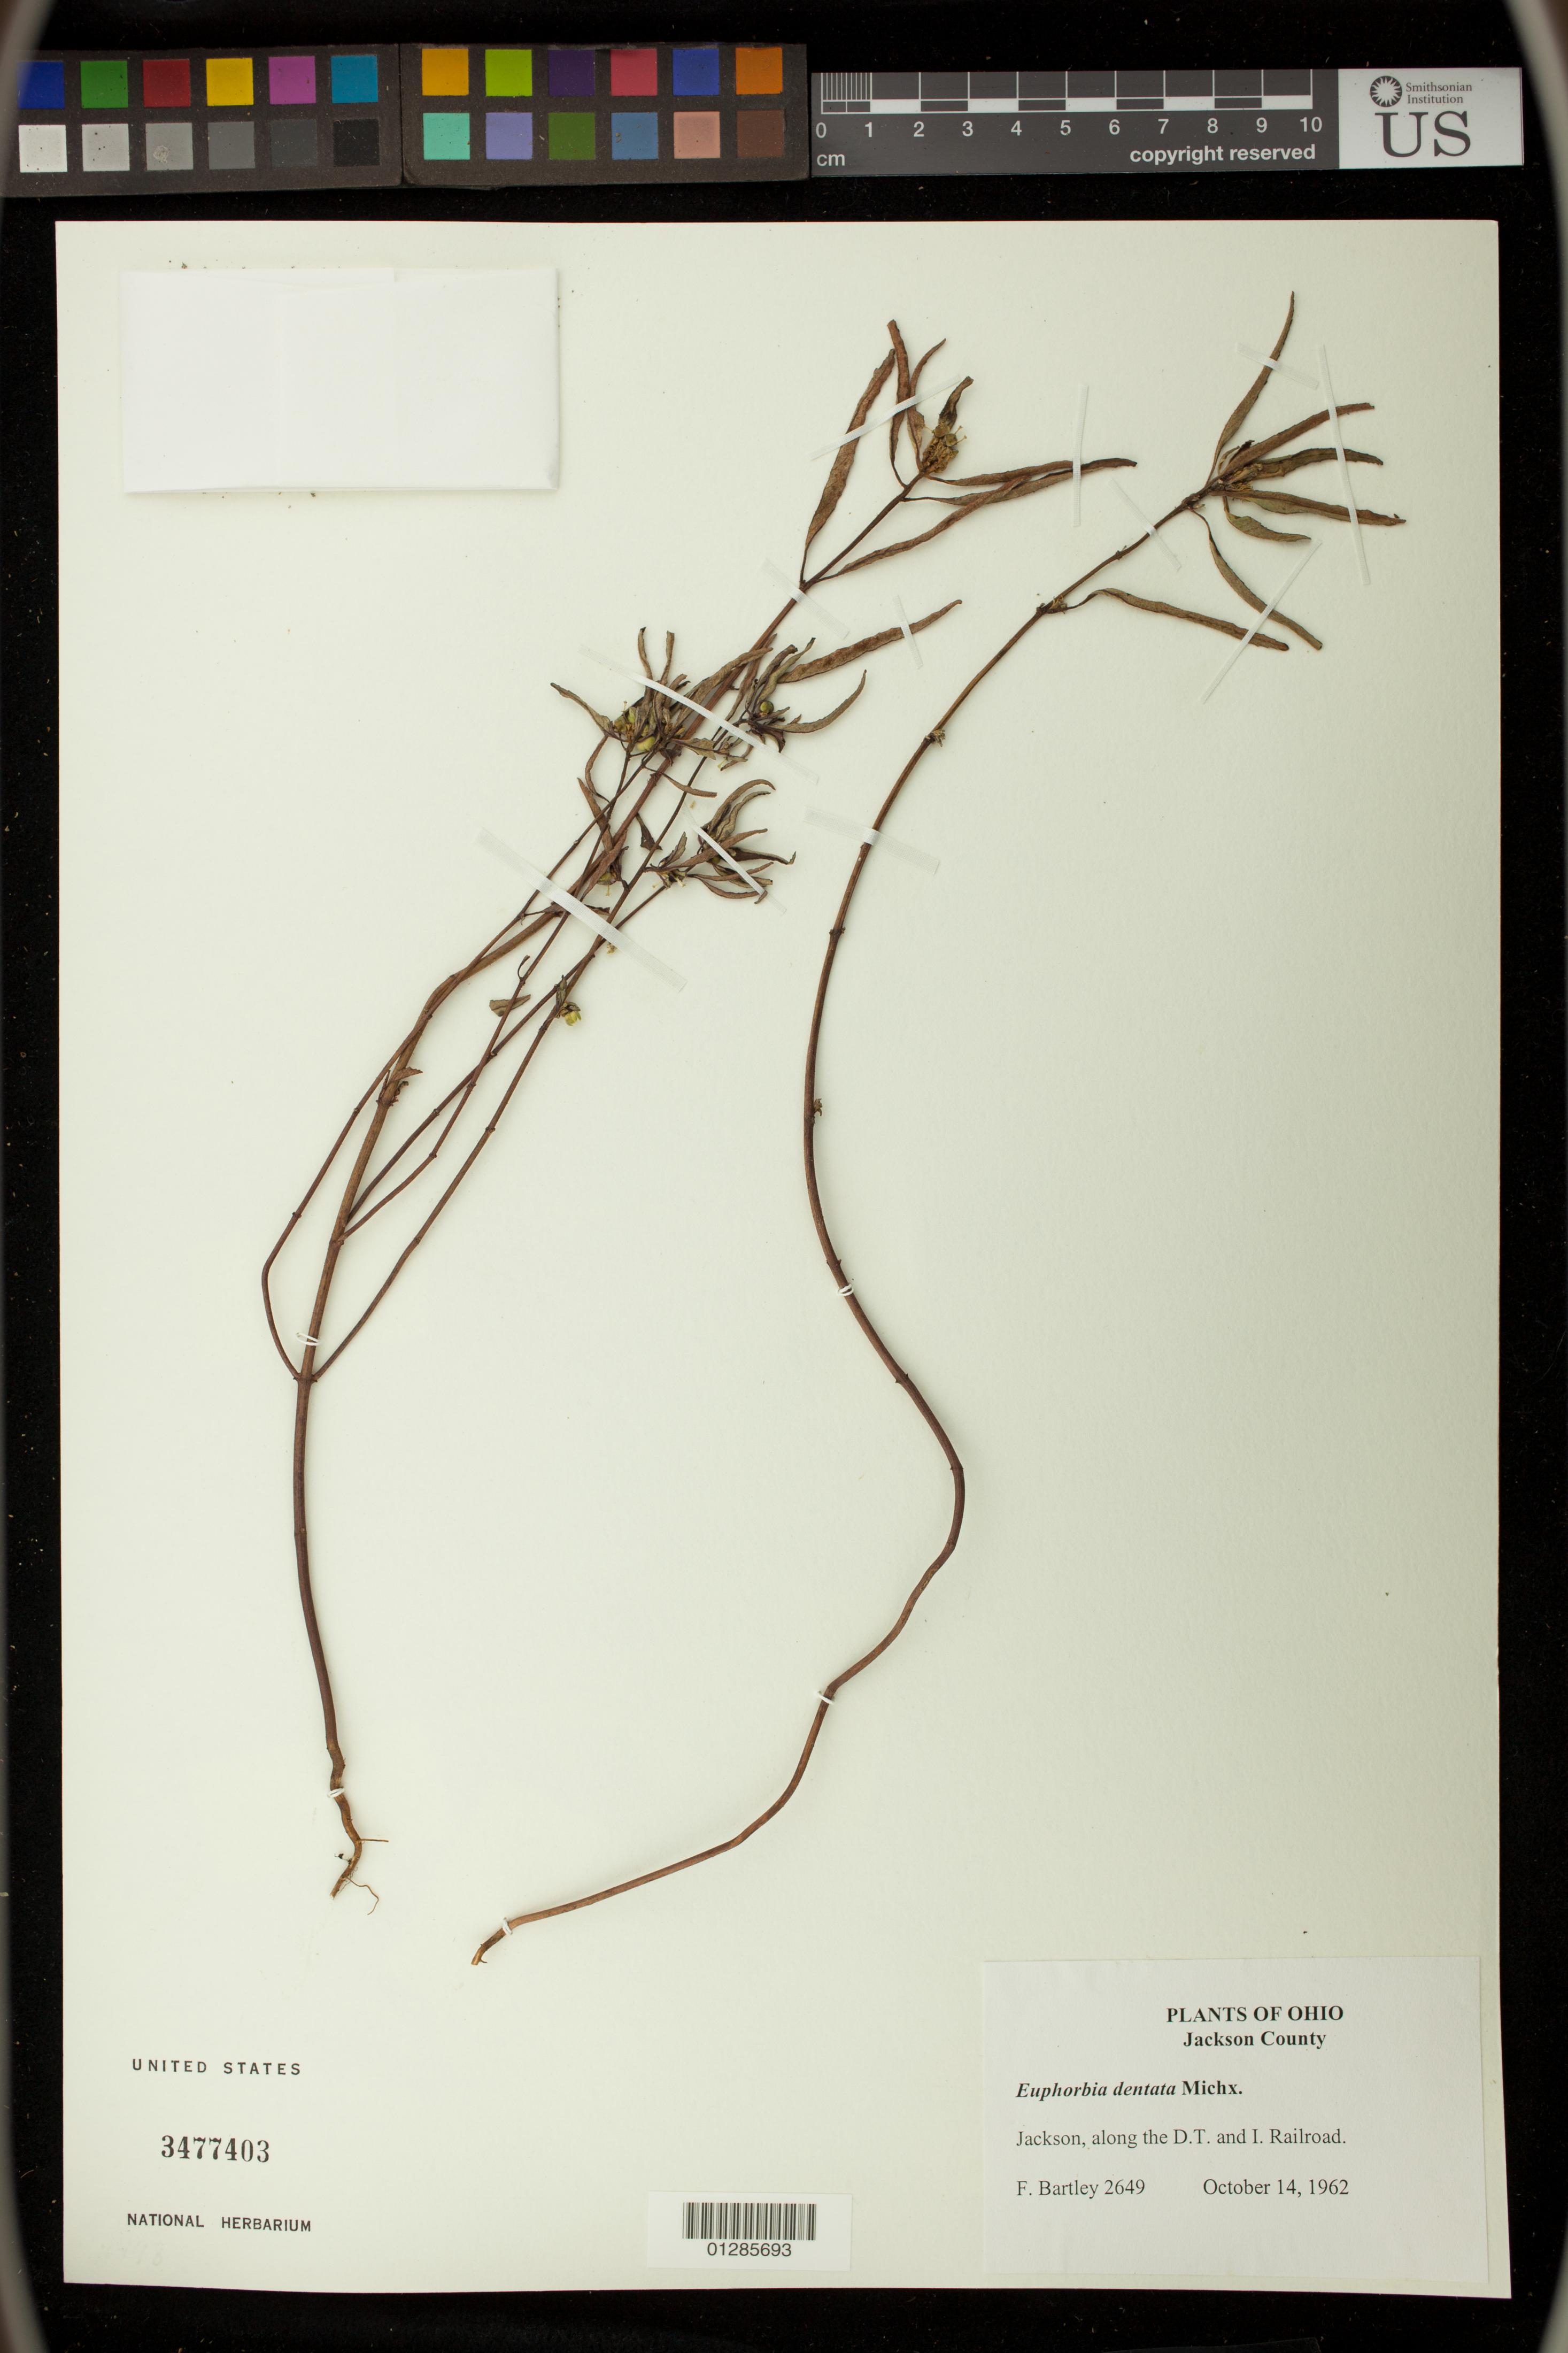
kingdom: Plantae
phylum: Tracheophyta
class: Magnoliopsida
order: Malpighiales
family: Euphorbiaceae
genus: Euphorbia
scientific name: Euphorbia dentata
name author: Michx.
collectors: F. Bartley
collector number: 2649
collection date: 1962-10-14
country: United States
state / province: Ohio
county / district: Jackson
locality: Jackson, along the D.T. and I. Railroad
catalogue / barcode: US 3477403